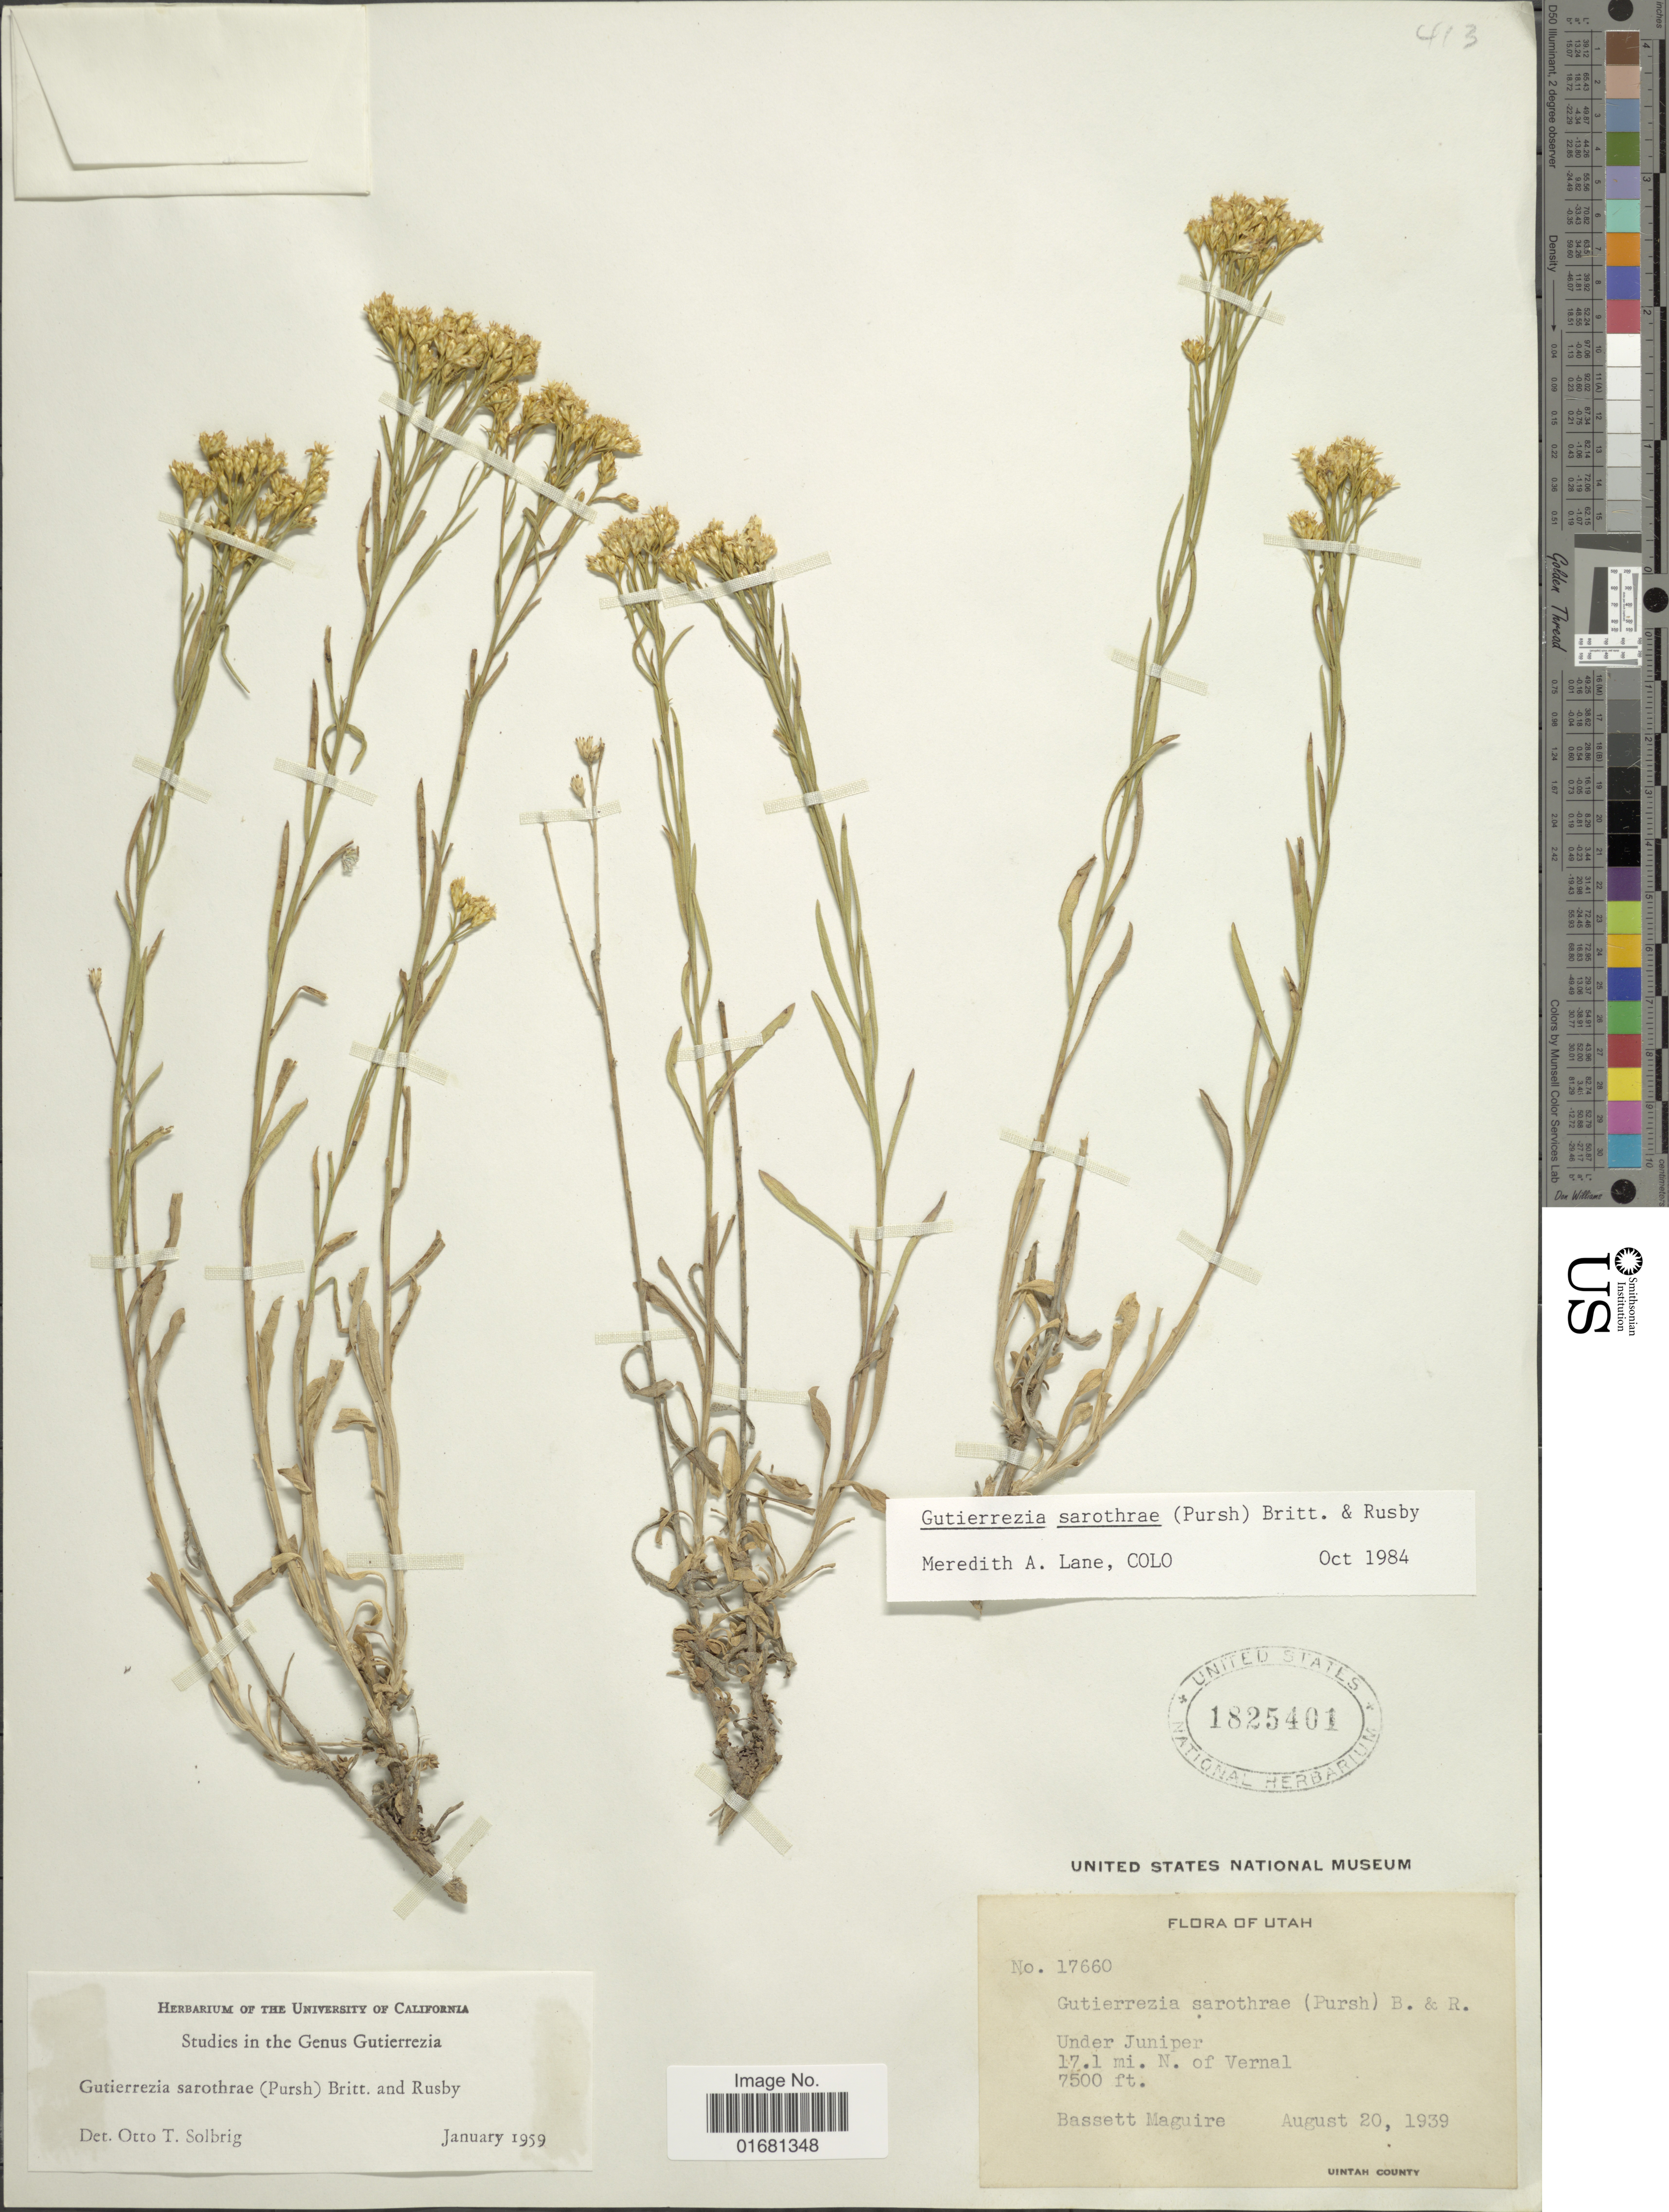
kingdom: Plantae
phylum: Tracheophyta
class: Magnoliopsida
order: Asterales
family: Asteraceae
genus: Gutierrezia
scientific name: Gutierrezia sarothrae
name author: (Pursh) Britton & Rusby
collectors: B. Maguire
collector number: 17660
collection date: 1939-08-20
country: United States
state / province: Utah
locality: Utah. Under juniper. 17.1 mi. N, of Vernal.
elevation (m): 2286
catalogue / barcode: US 1825401